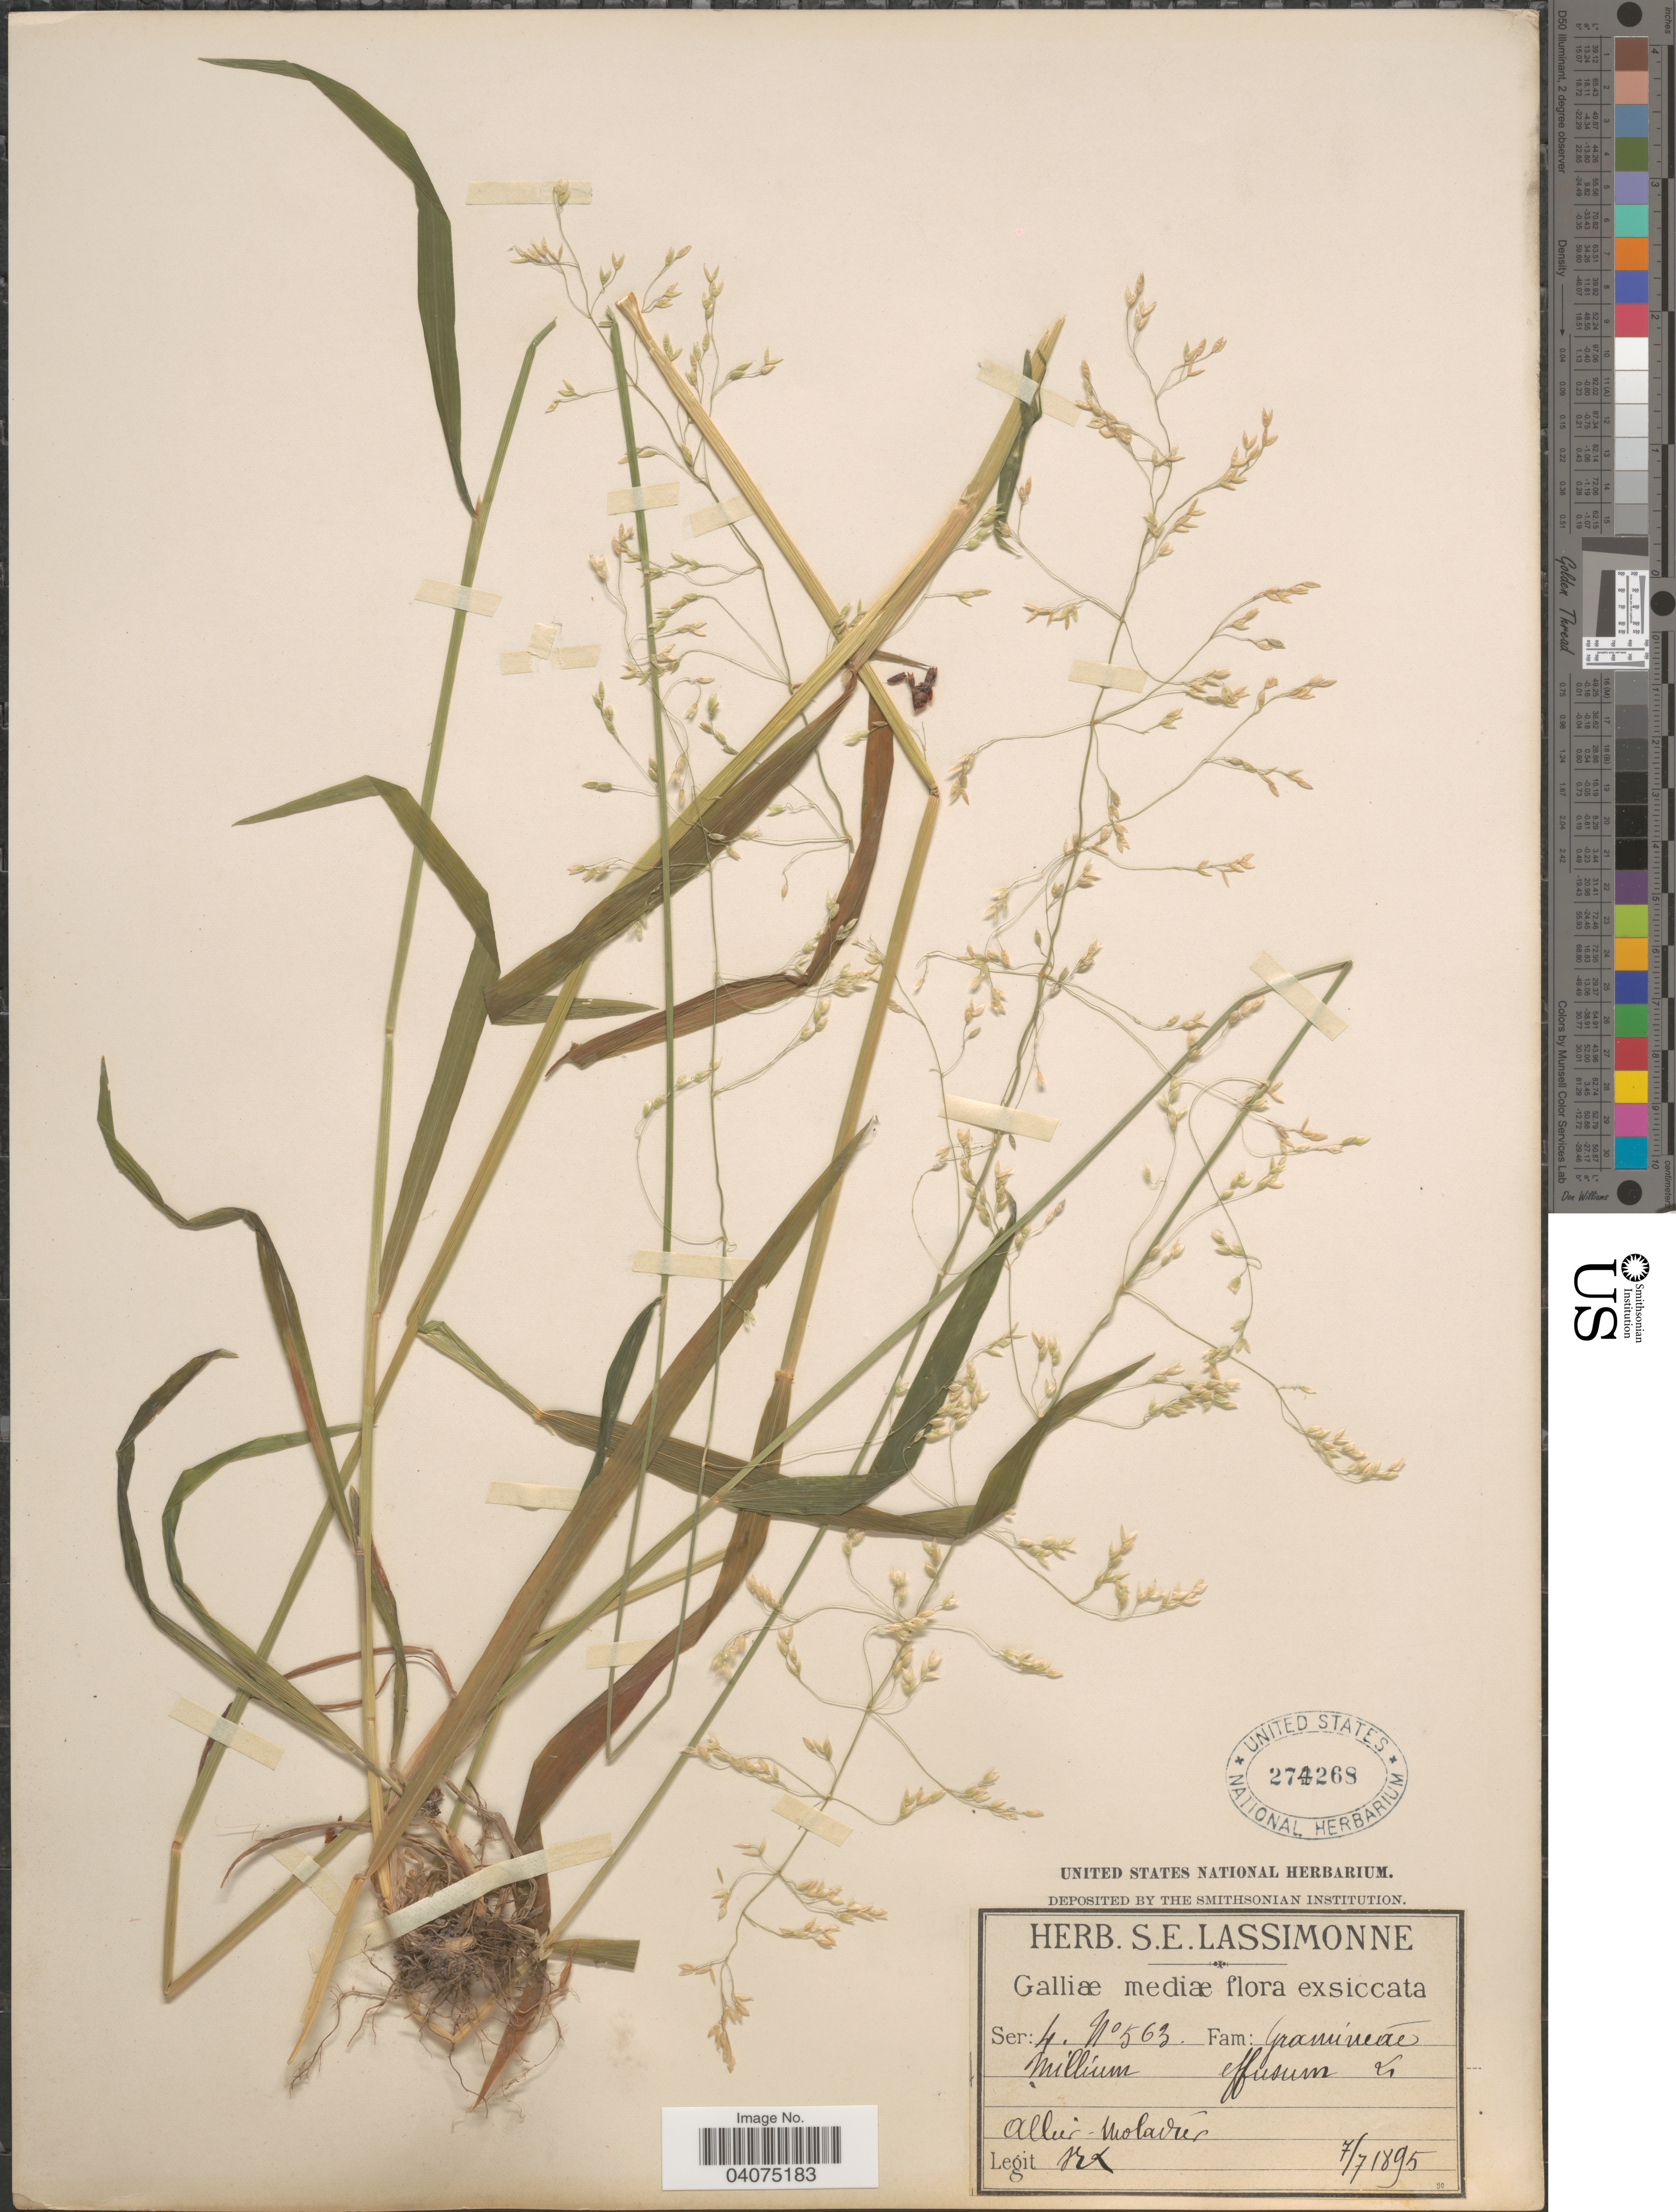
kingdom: Plantae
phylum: Tracheophyta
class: Liliopsida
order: Poales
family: Poaceae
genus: Milium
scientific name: Milium effusum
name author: L.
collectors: S. Lassimonne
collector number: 563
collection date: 1895-07-07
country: France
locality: Galliæ mediæ. Allier - Molavier.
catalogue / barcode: US 274268